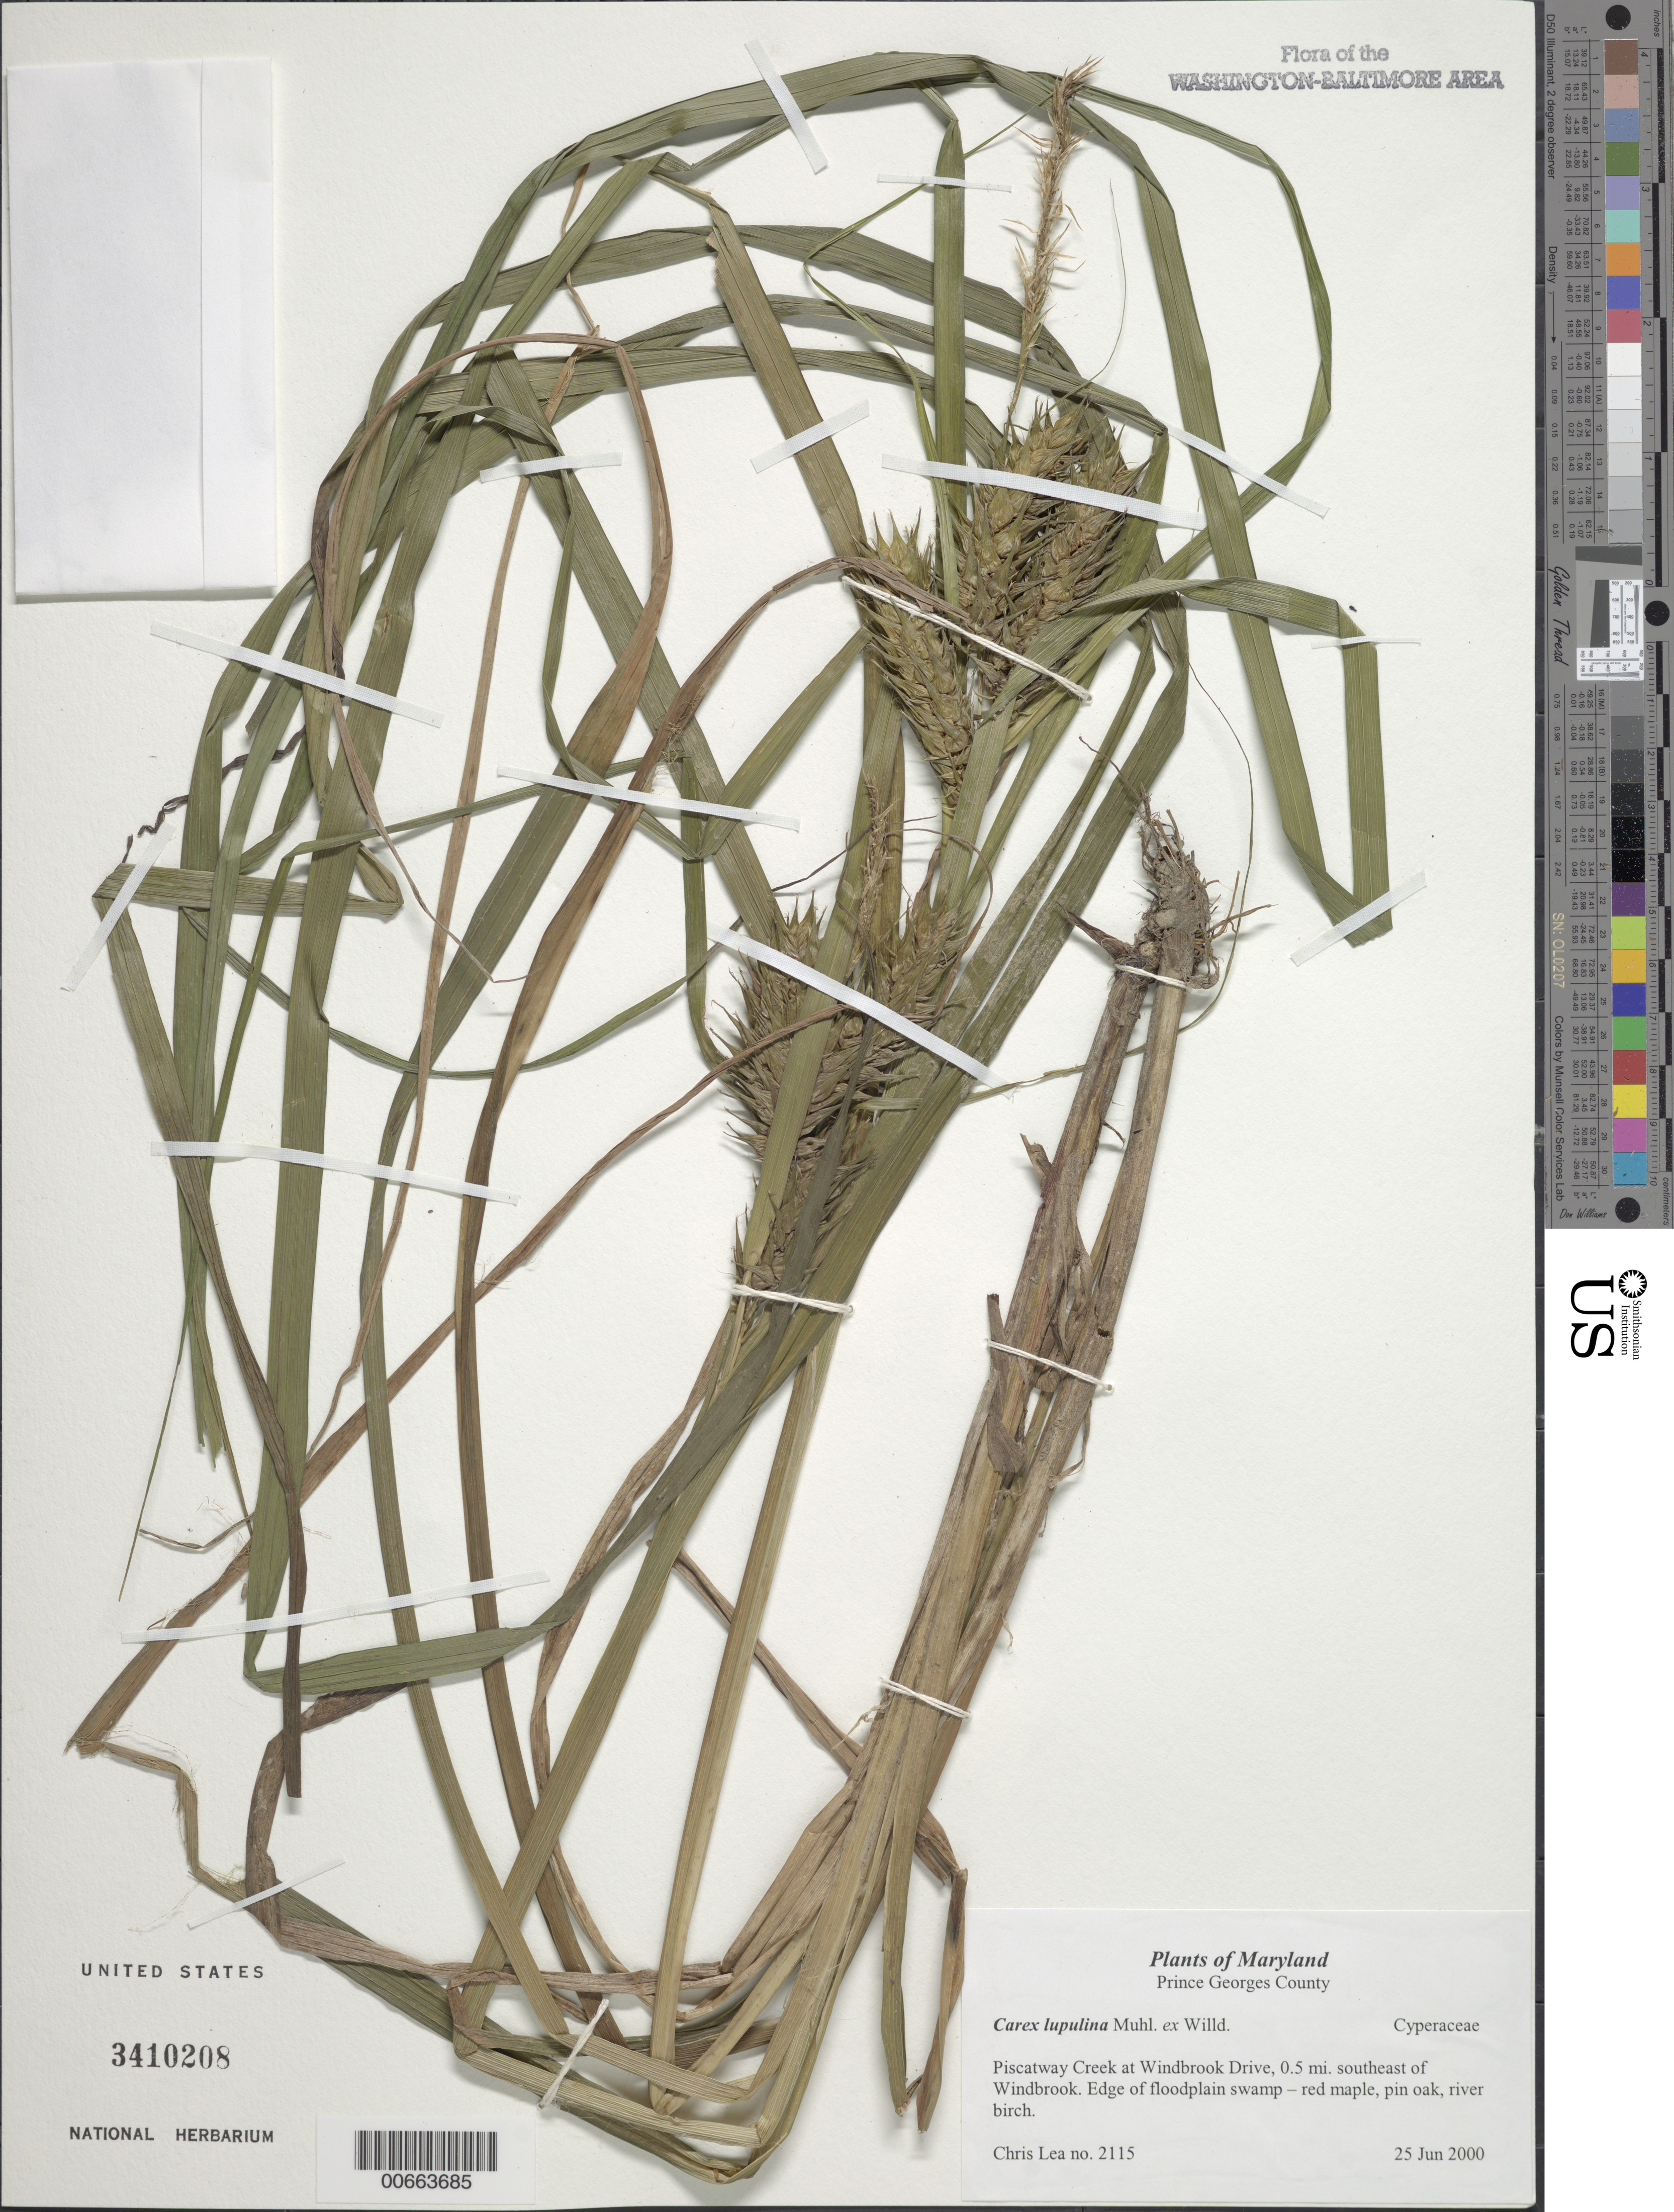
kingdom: Plantae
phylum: Tracheophyta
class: Liliopsida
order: Poales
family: Cyperaceae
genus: Carex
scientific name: Carex lupulina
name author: Muhl. ex Willd.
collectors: C. Lea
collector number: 2115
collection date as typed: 25 Jun 2000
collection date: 2000-06-25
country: United States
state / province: Maryland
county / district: Prince George's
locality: Piscataway Creek at Windbrook Drive, 0.5 mi. southeast of Windbrook.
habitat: Edge of floodplain swamp - red maple, pin oak, river birch.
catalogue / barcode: US 3410208